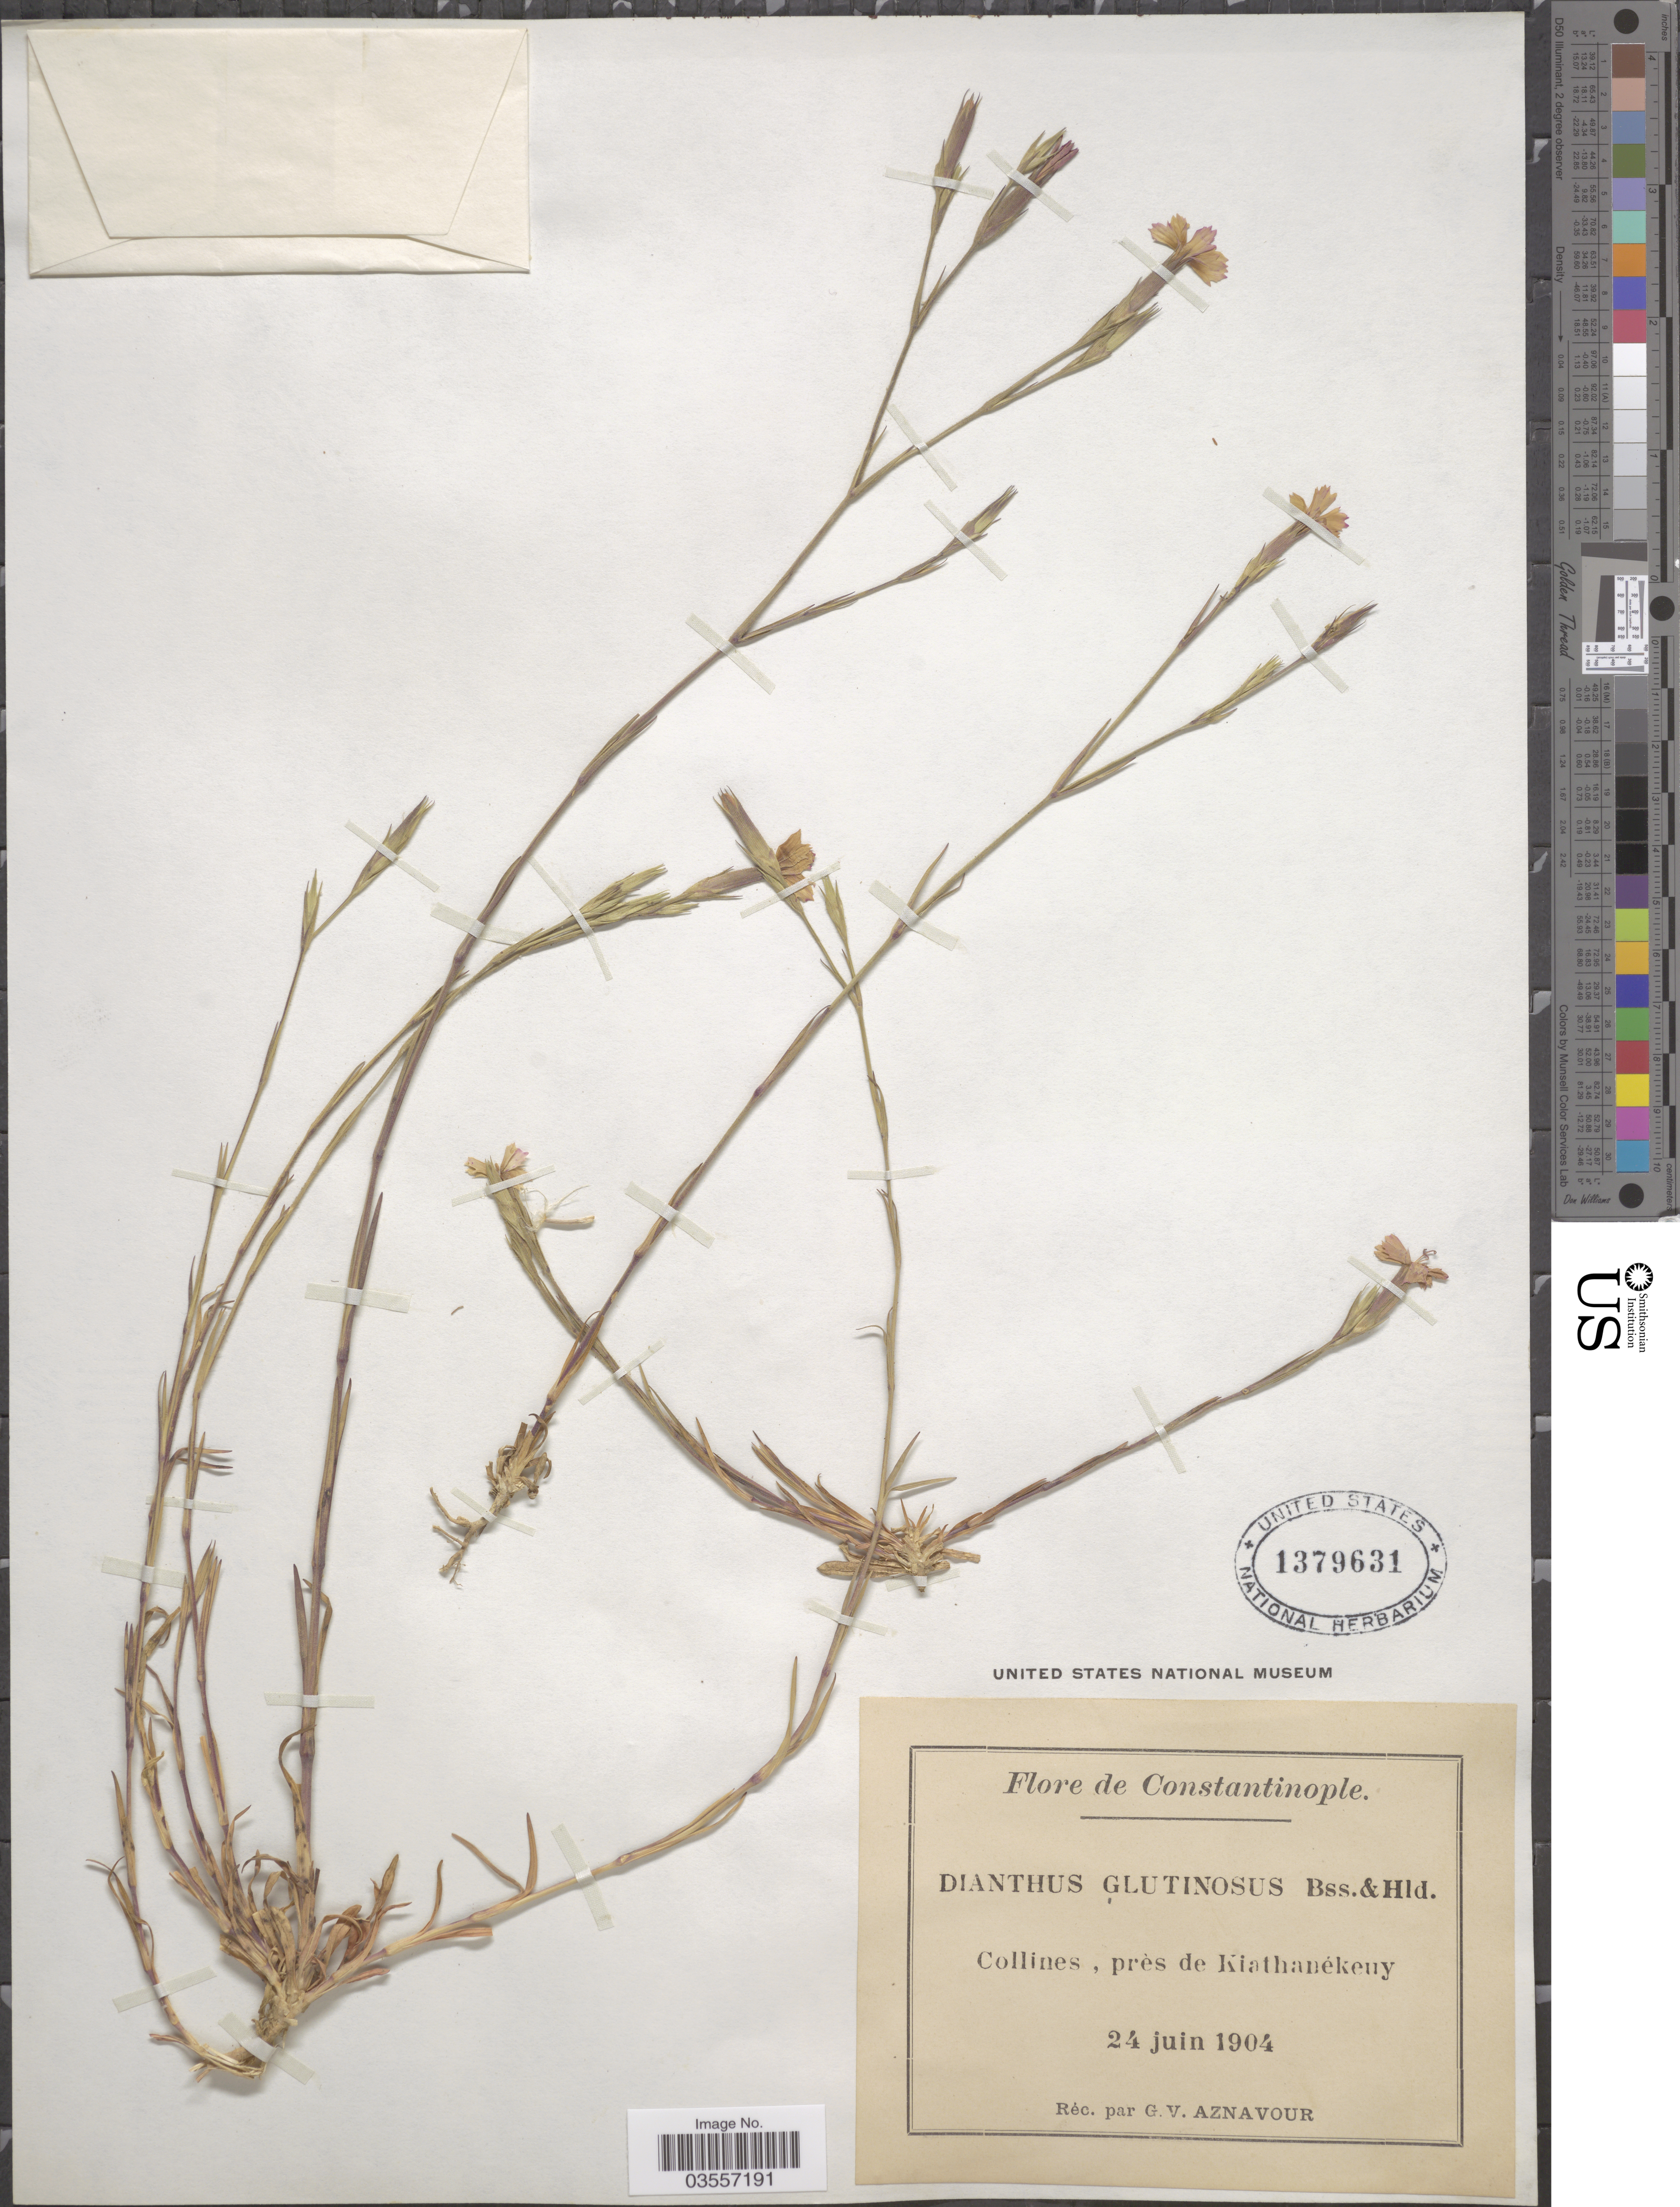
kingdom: Plantae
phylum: Tracheophyta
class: Magnoliopsida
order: Caryophyllales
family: Caryophyllaceae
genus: Dianthus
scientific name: Dianthus glutinosus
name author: Boiss. & Heldr.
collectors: G. V. Aznavour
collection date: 1904-06-24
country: Turkey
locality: Constantinople. Collines, près de Kiathanékeny.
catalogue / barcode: US 1379631